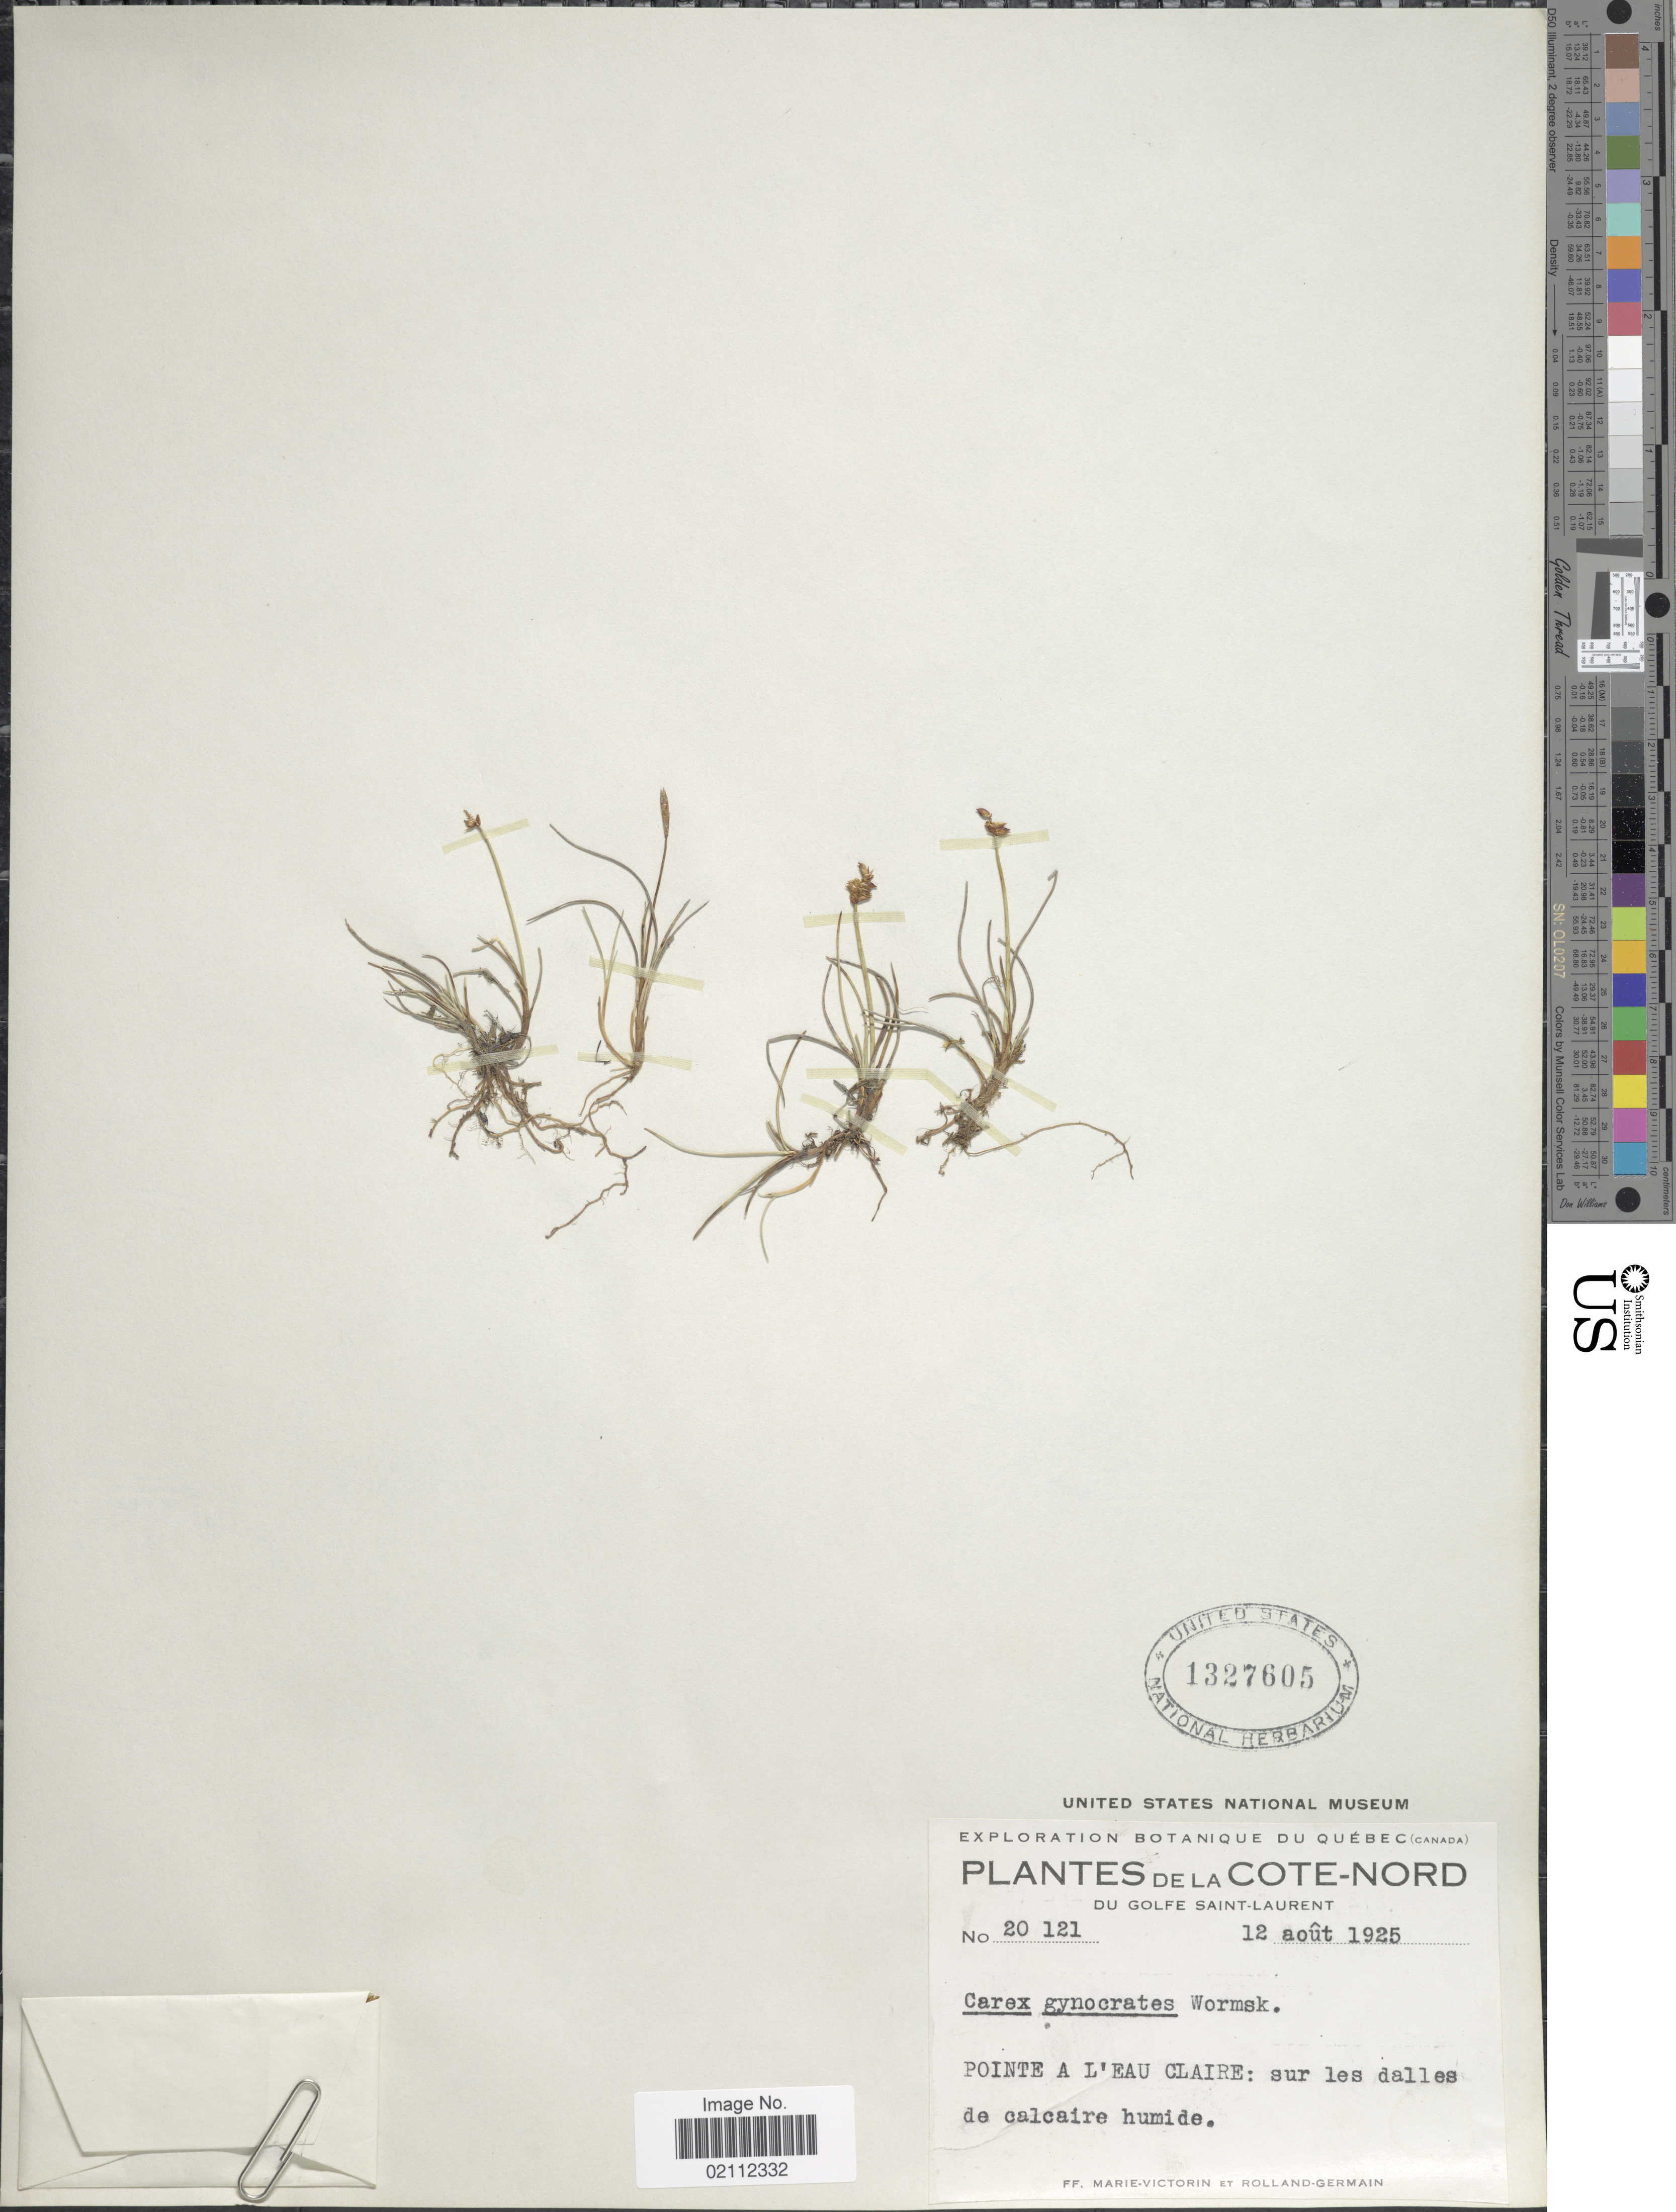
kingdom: Plantae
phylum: Tracheophyta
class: Liliopsida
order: Poales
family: Cyperaceae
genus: Carex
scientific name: Carex nardina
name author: (Hornem.) Fr.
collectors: F. Marie-Victorin & Rolland-Germain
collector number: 20121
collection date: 1925-08-12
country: Canada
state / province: Quebec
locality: Cote-Nord, Du Golfe Saint-Laurent. Pointe a L'Eau Claire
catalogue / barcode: US 1327605